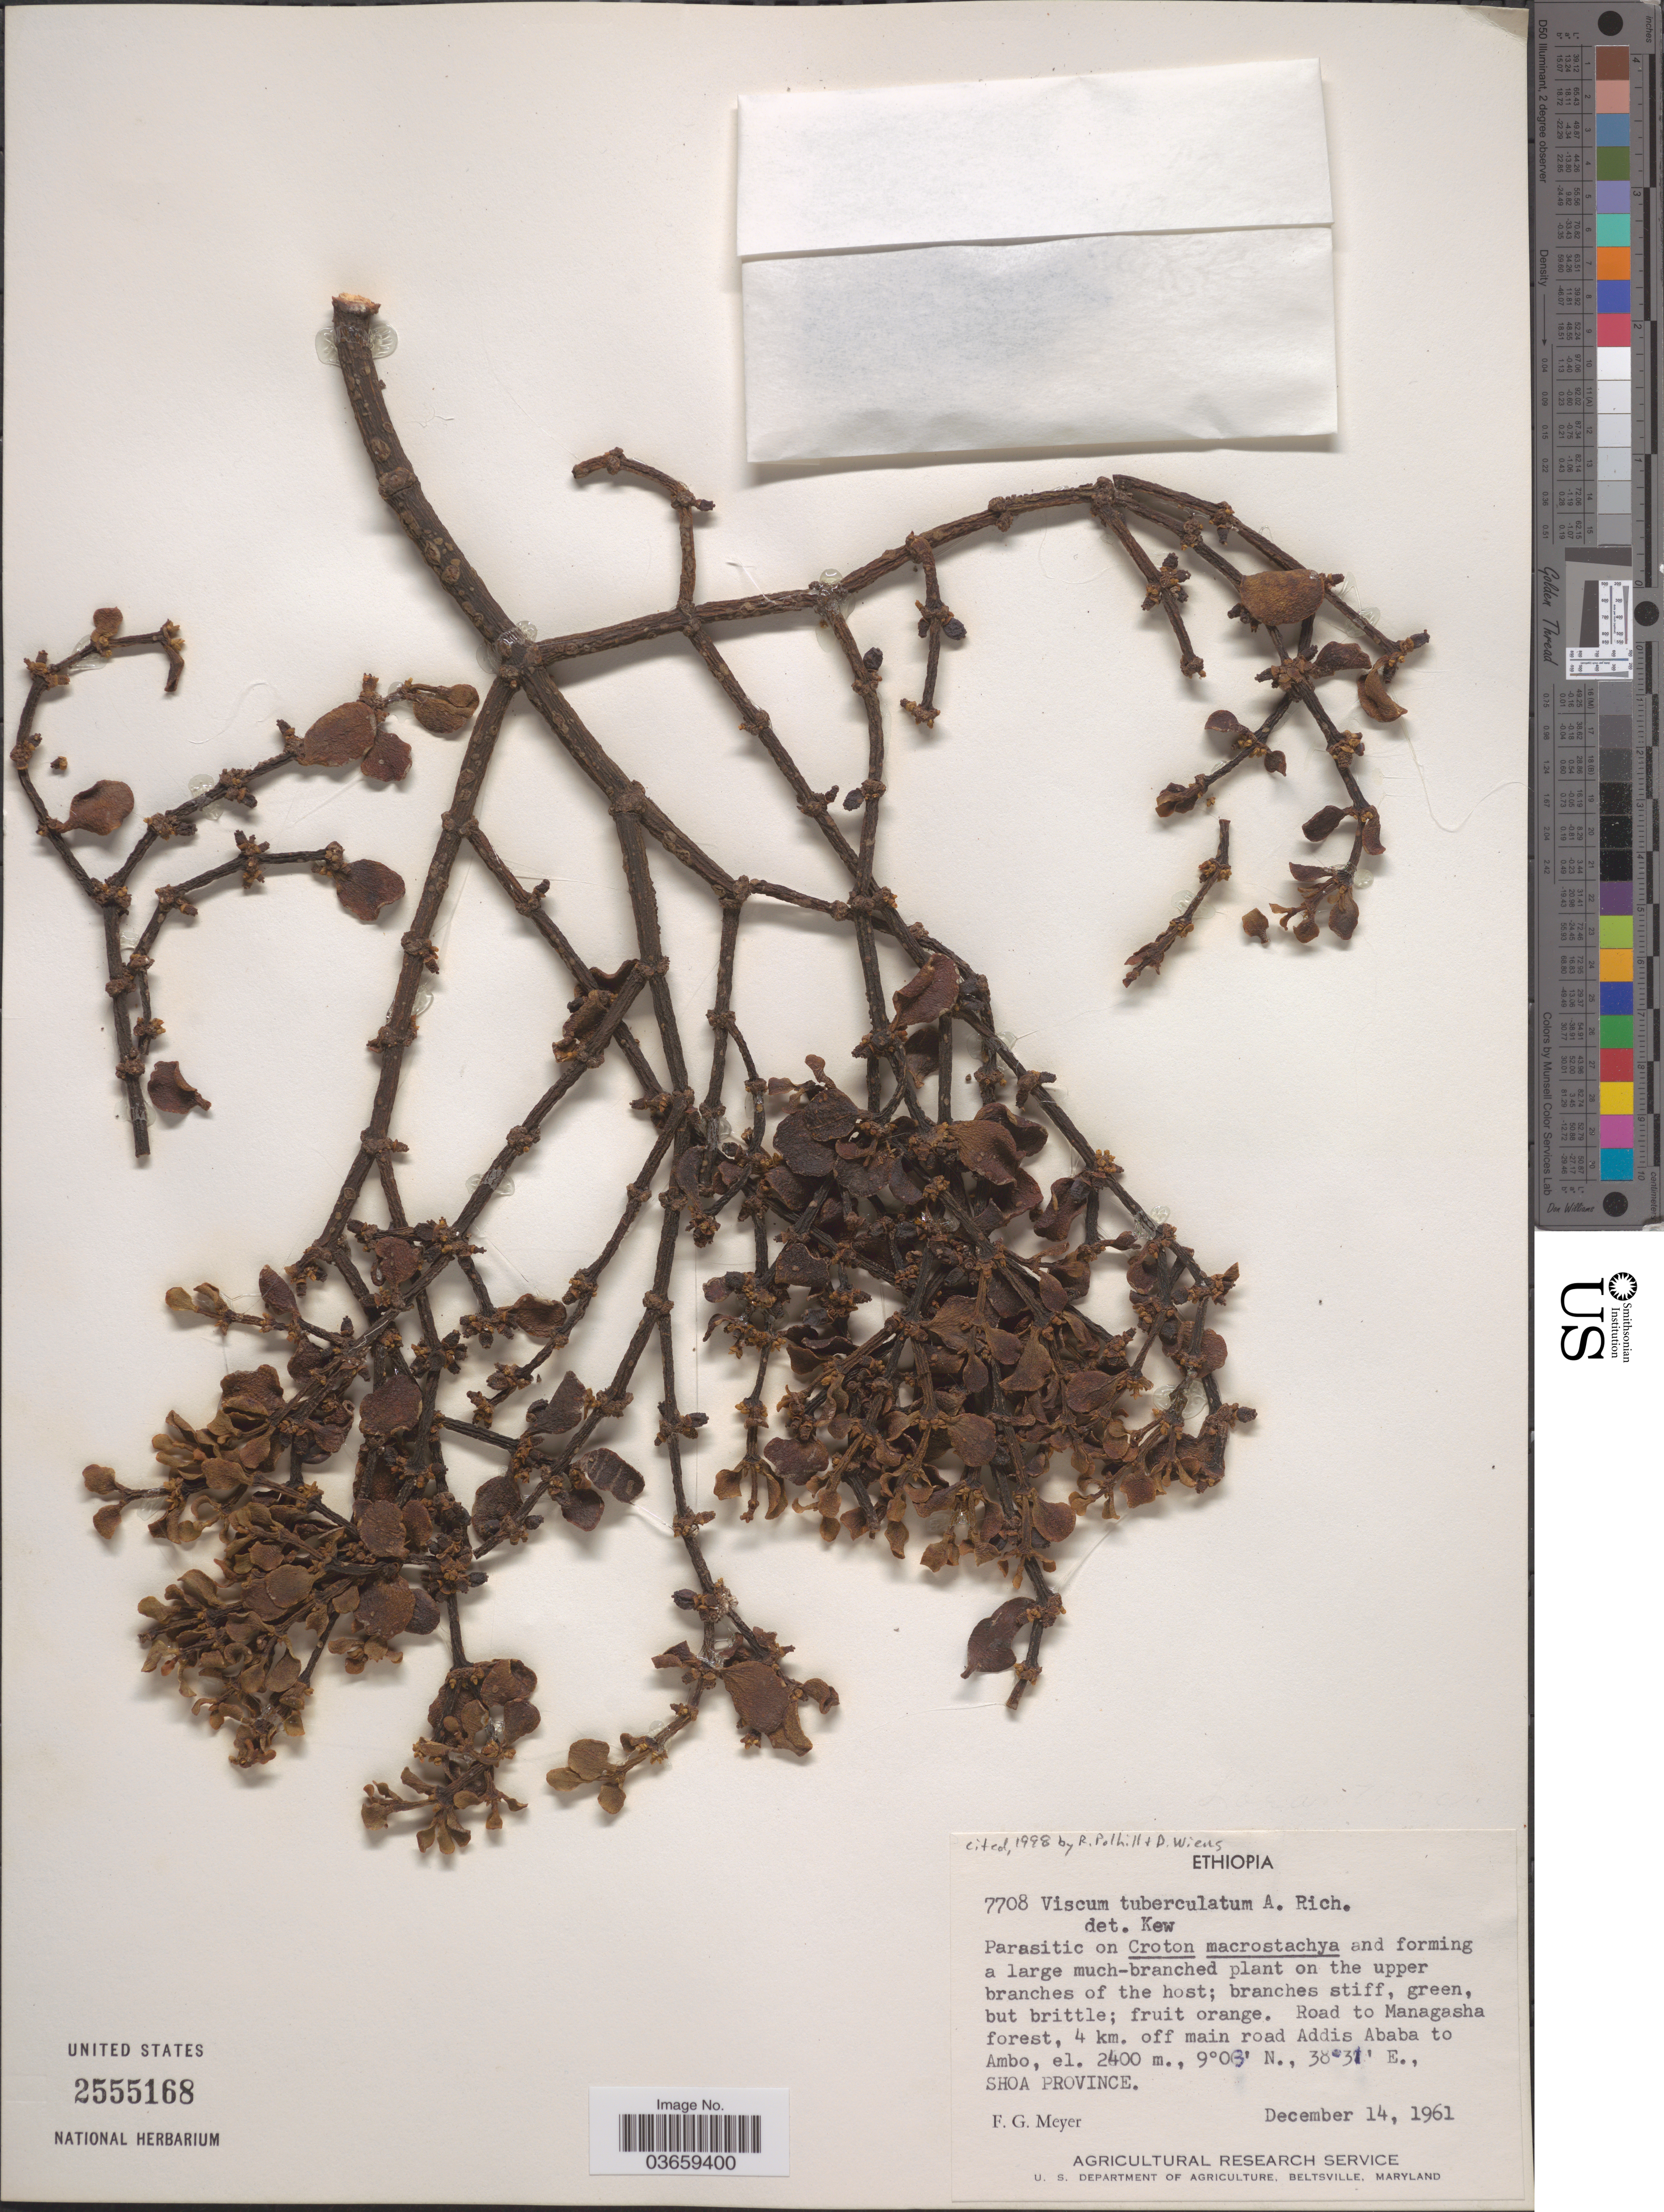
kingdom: Plantae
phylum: Tracheophyta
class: Magnoliopsida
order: Santalales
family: Viscaceae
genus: Viscum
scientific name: Viscum tuberculatum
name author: A. Rich.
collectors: F. G. Meyer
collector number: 7708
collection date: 1961-12-14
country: Ethiopia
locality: Road to Managasha forest, 4 km. off main road Addis Ababa to Ambo, Shoa Province.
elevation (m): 2400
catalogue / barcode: US 2555168